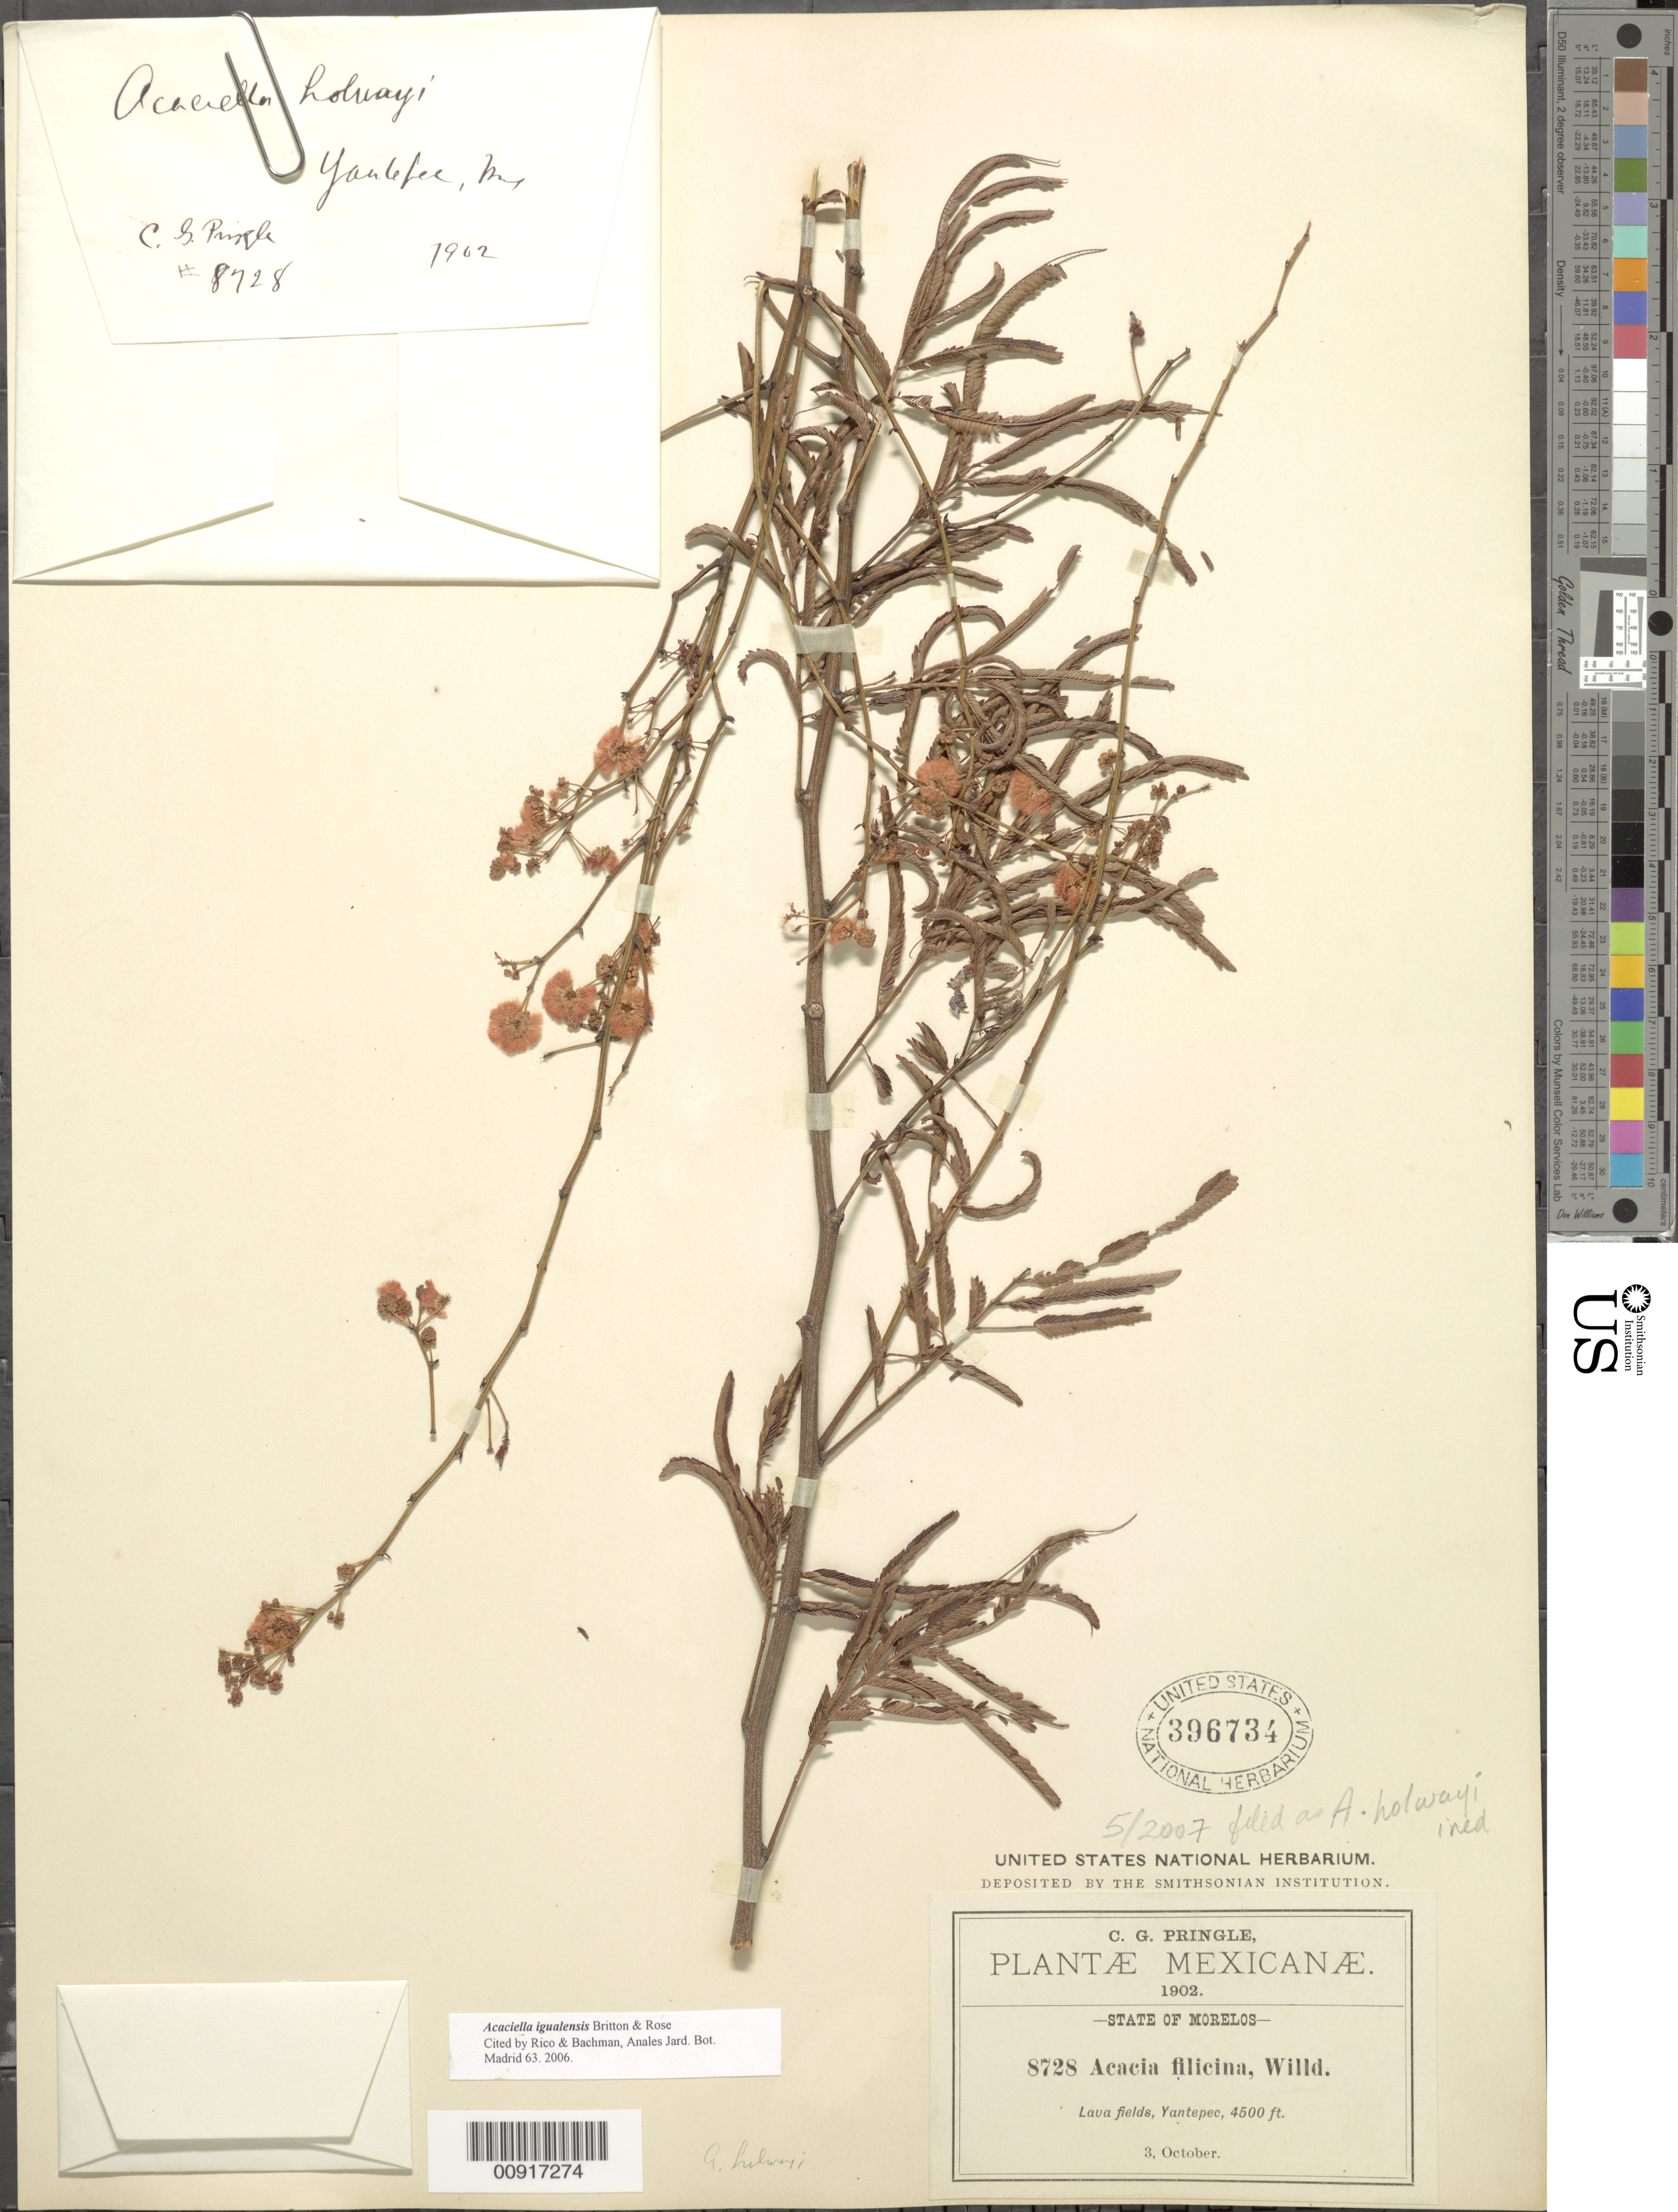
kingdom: Plantae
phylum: Tracheophyta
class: Magnoliopsida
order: Fabales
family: Fabaceae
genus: Acaciella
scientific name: Acaciella igualensis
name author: Britton & Rose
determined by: Rico, L.; Bachman, --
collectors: C. G. Pringle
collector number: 8728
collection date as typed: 03 Oct 1902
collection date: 1902-10-03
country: Mexico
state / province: Morelos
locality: Yantepec [sic], State of Morelos.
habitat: Lava fields.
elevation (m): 1372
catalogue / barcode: US 396734